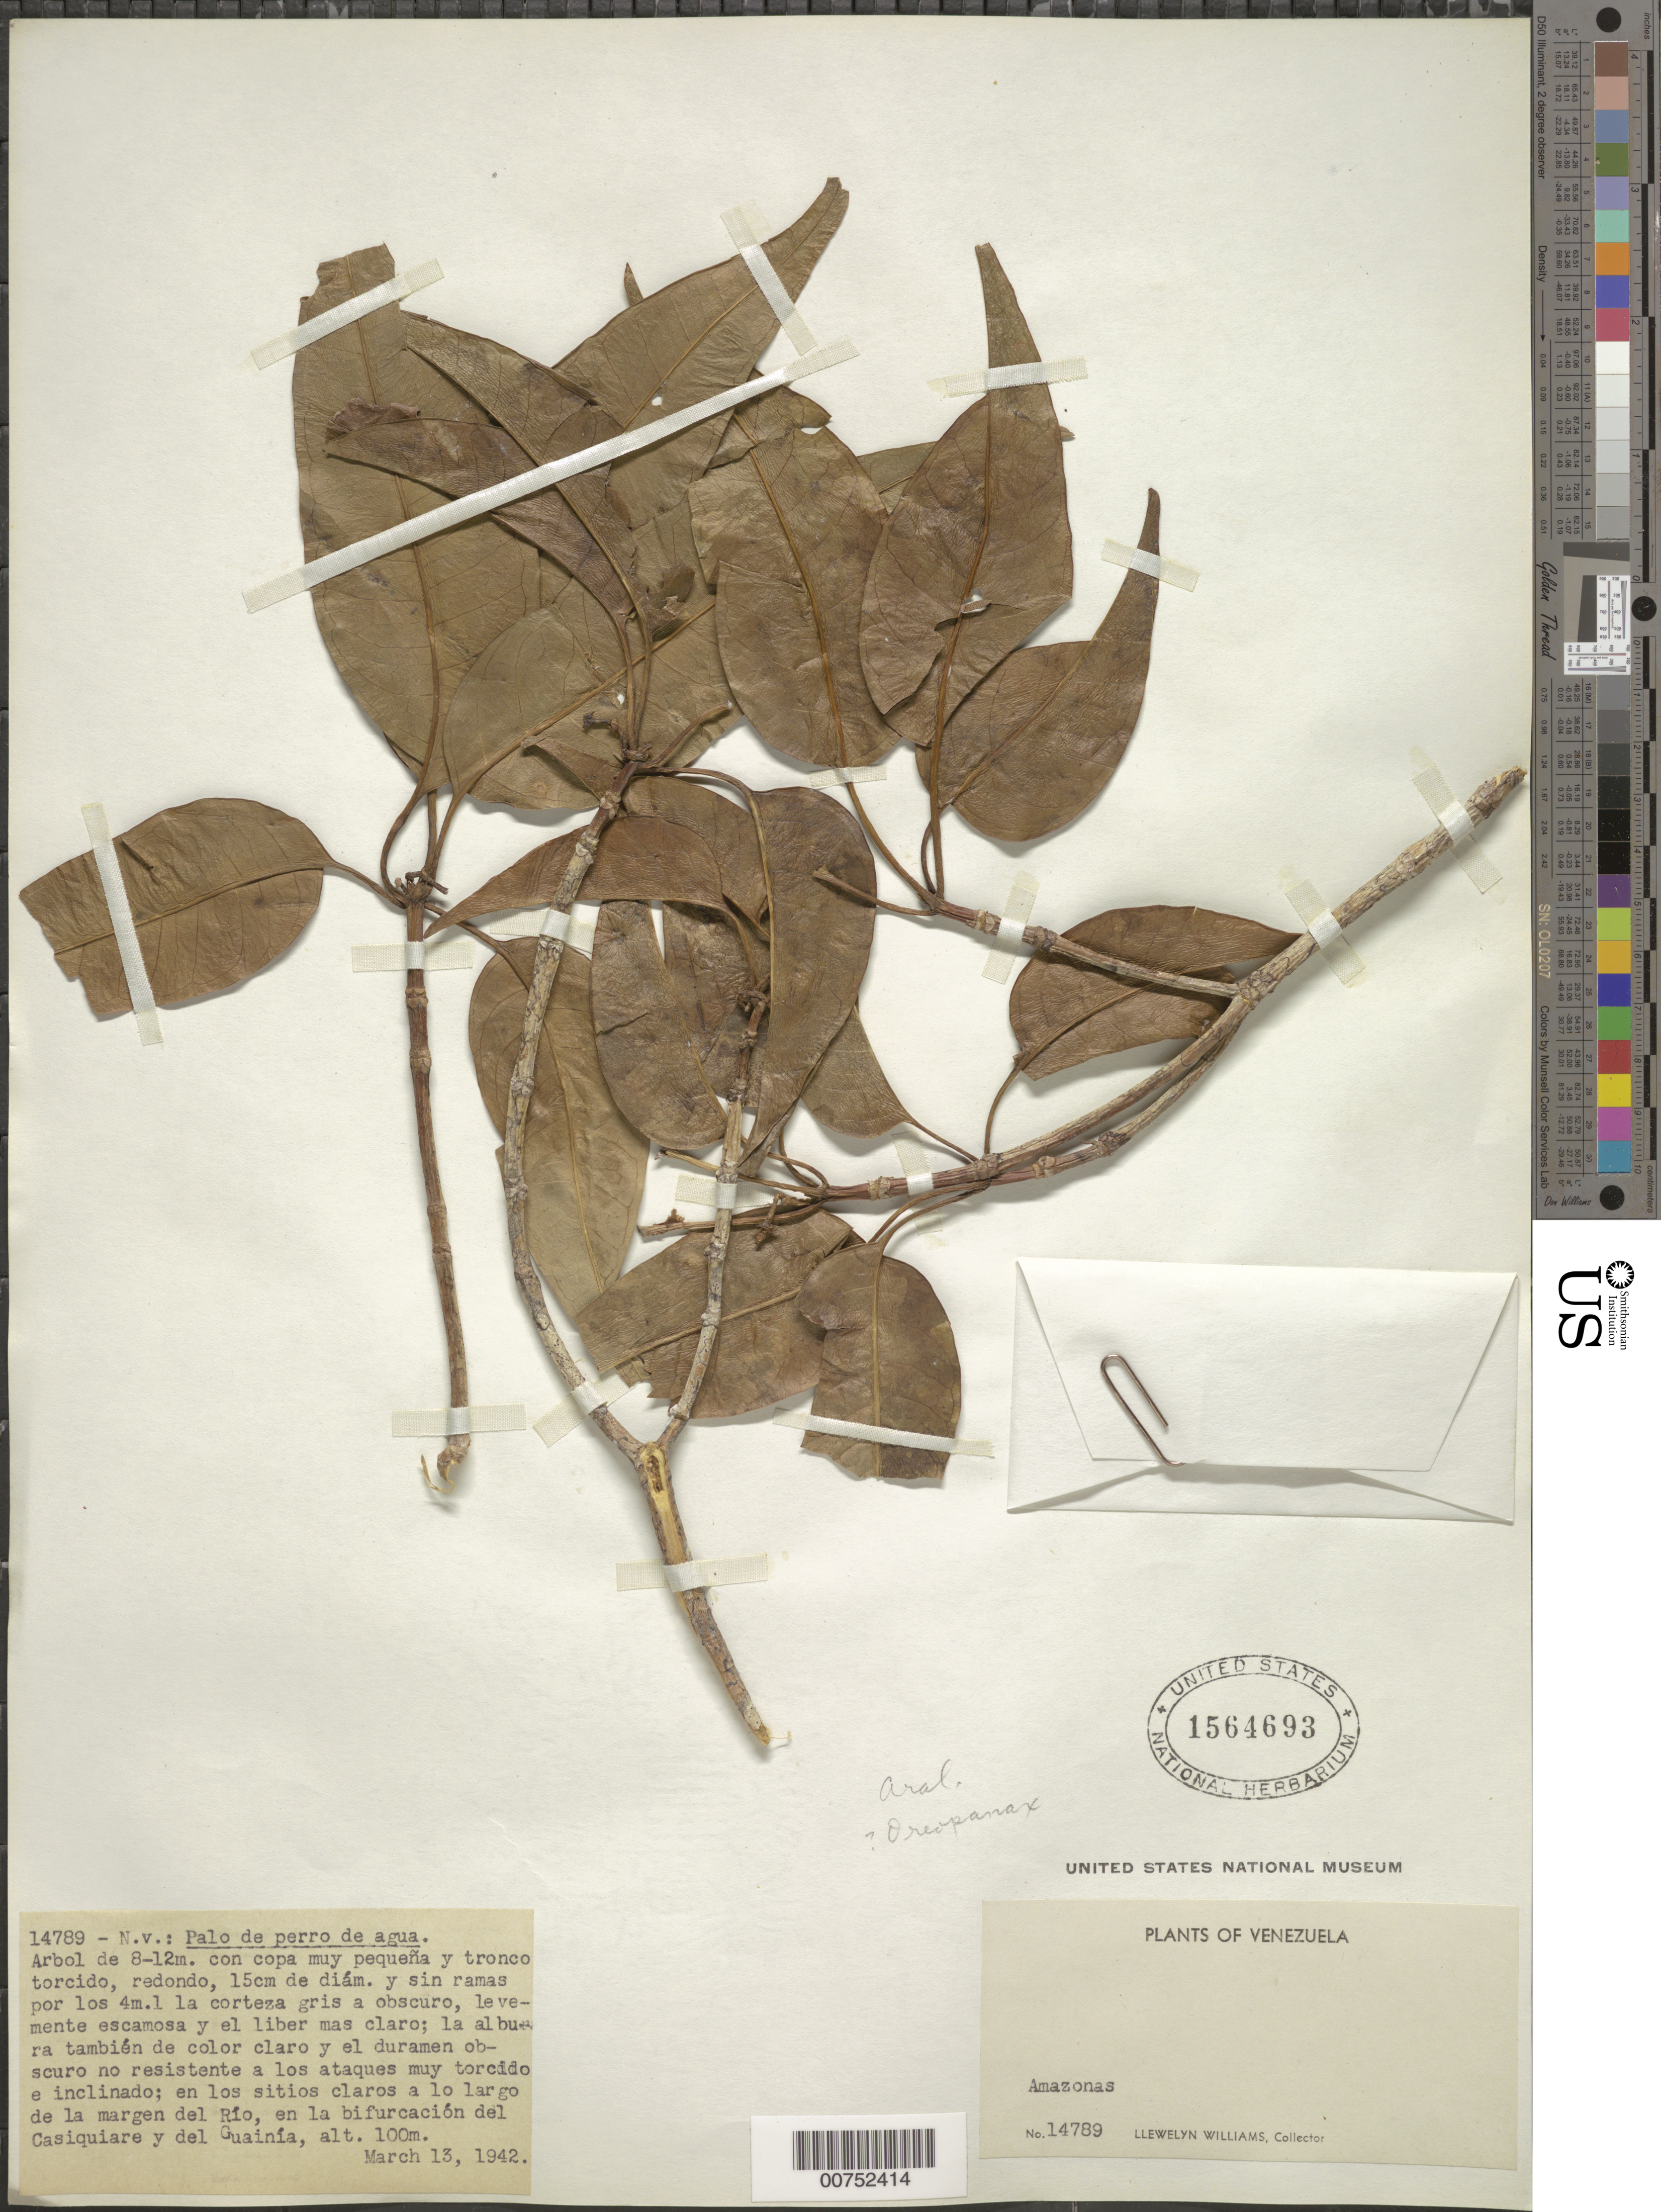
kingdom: Plantae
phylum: Tracheophyta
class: Magnoliopsida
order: Apiales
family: Araliaceae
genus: Oreopanax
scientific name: Oreopanax sp.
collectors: Ll. Williams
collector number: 14789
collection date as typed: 13-Mar-42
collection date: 1942-03-13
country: Venezuela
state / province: Amazonas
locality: Río Guainia, cerca de la desembocadura del Casiquiare en el Río Guainia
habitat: Sitios claros a lo largo del río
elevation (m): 100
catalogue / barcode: US 1564693